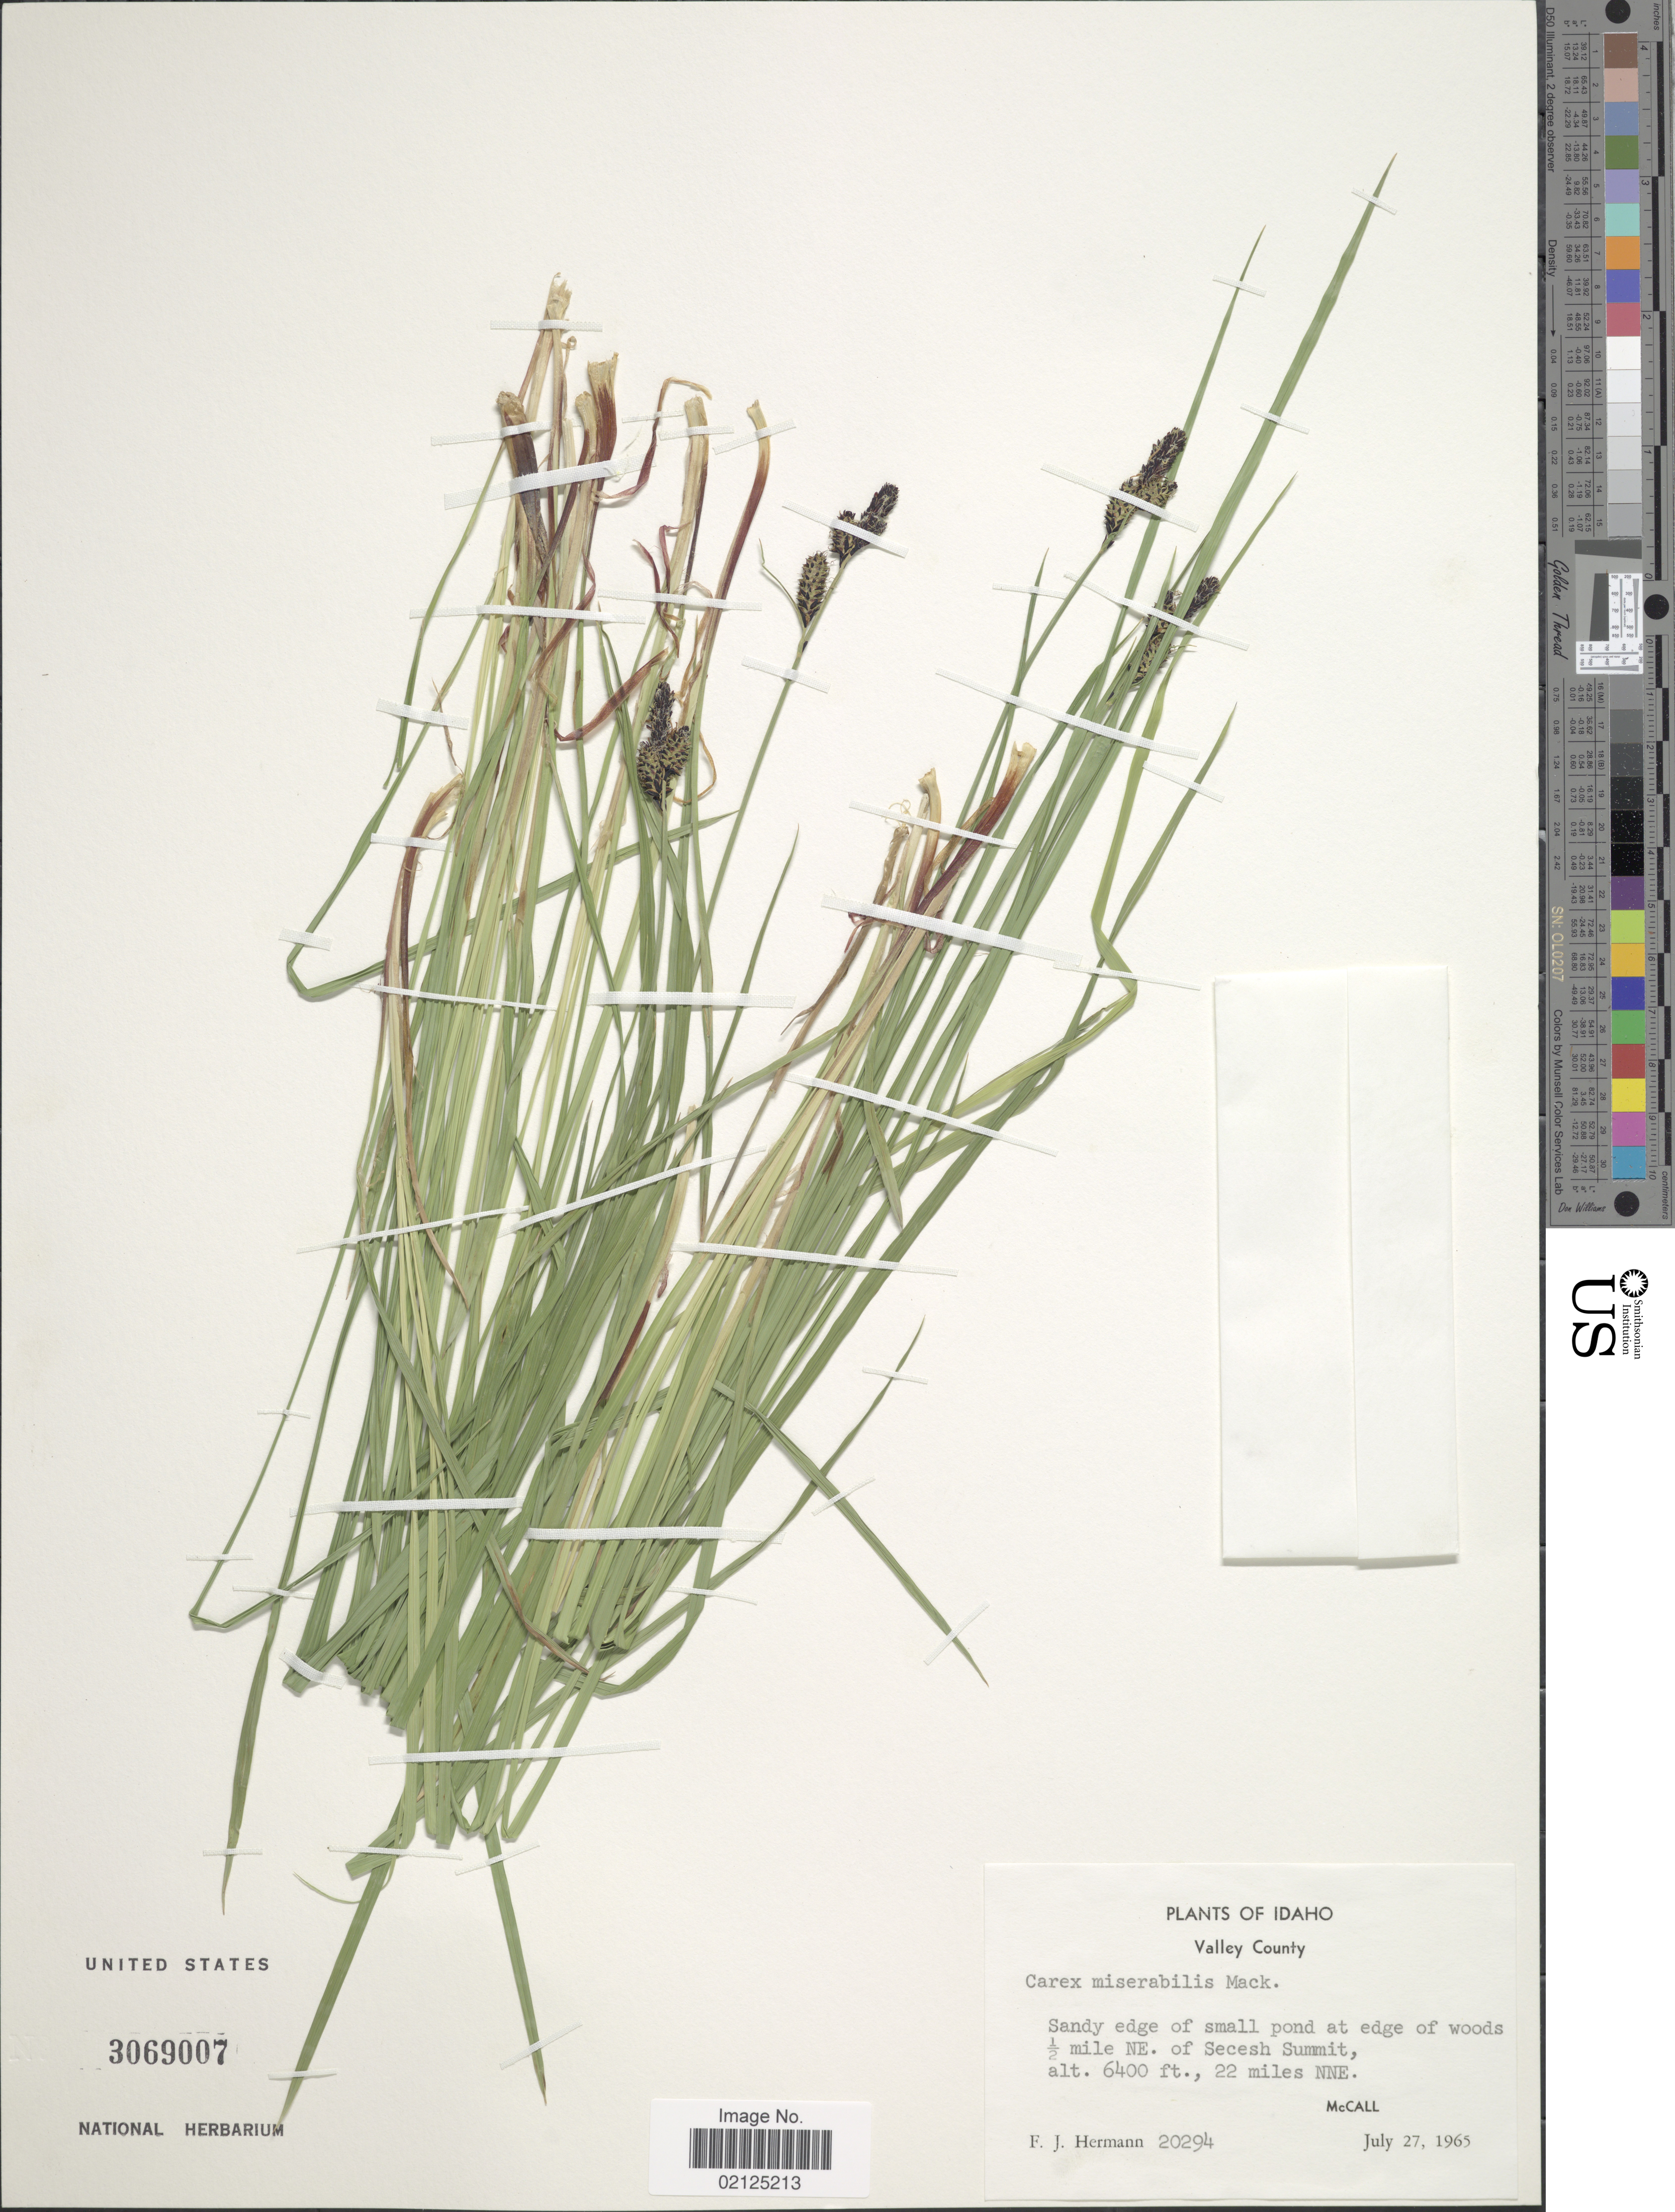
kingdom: Plantae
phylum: Tracheophyta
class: Liliopsida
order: Poales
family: Cyperaceae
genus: Carex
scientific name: Carex scopulorum var. prionophylla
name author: (Holm) L.A. Standl.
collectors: F. J. Hermann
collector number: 20294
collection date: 1965-07-27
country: United States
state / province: Idaho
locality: Valley County, Sandy edge of small pond at edge of woods ½ mile NE of Secesh Summit., 22 miles NNE McCall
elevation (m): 1951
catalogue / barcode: US 3069007